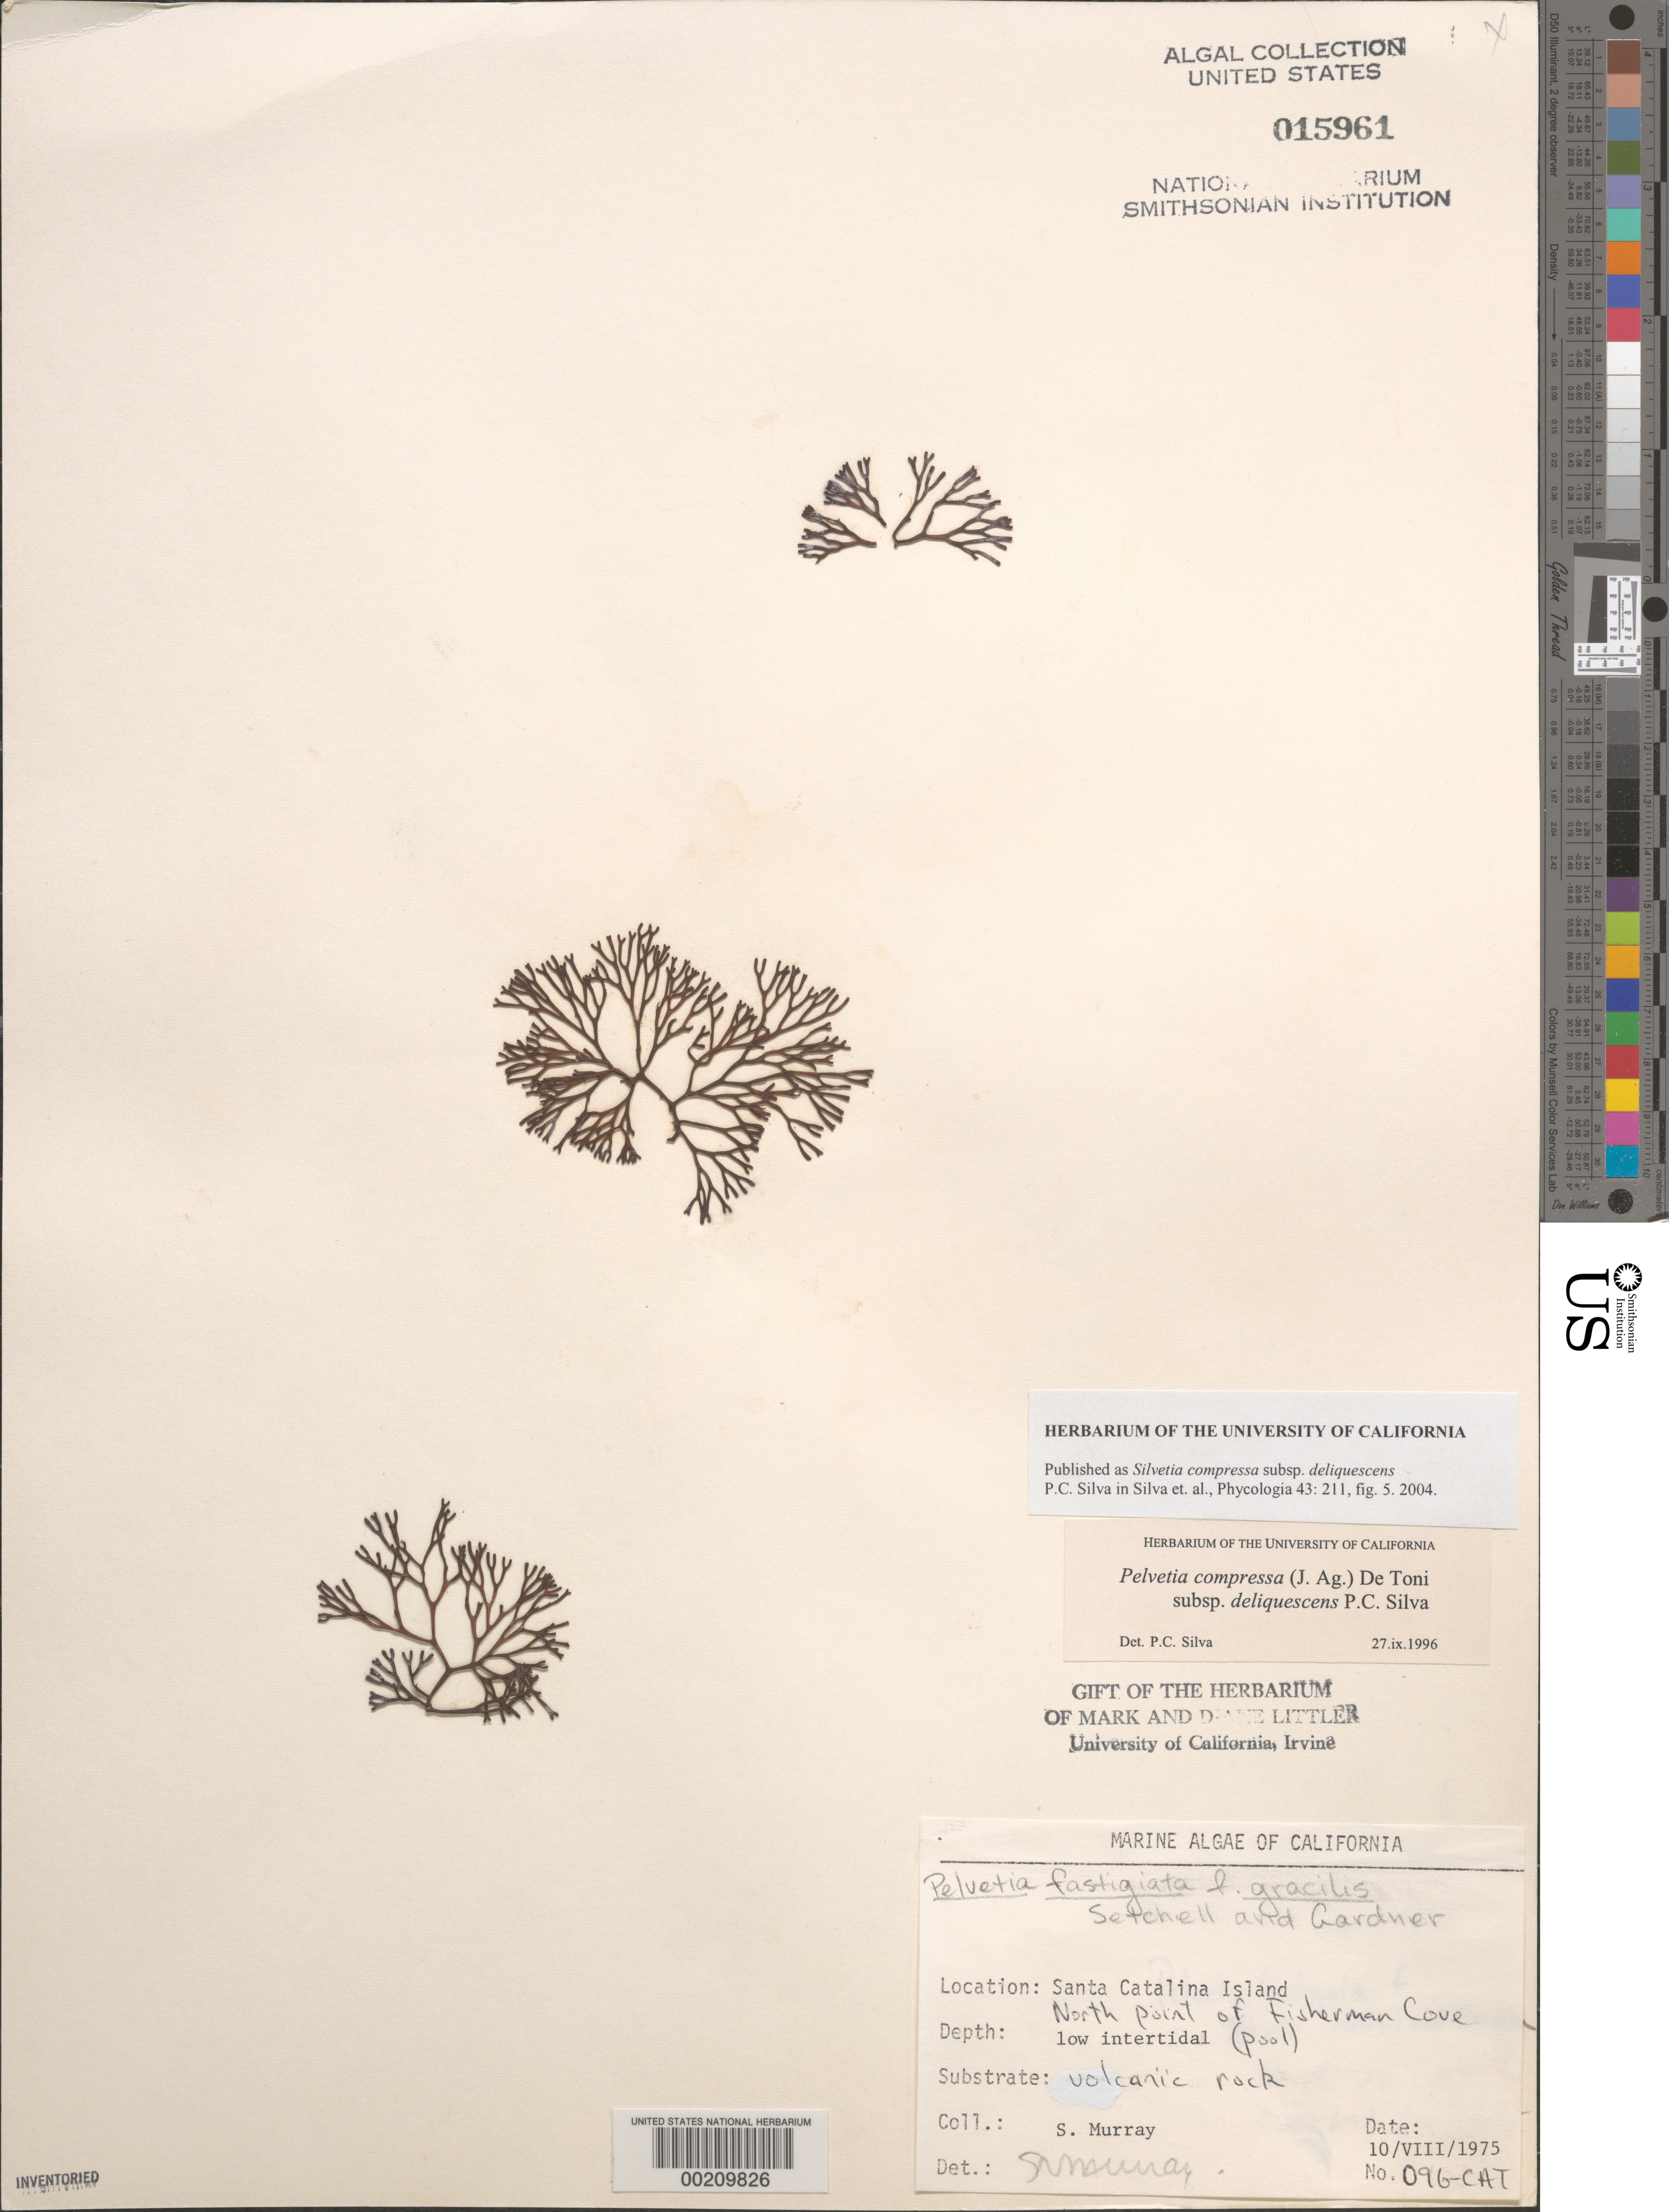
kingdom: Chromista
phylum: Ochrophyta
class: Phaeophyceae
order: Fucales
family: Fucaceae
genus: Silvetia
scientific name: Silvetia compressa subsp. deliquescens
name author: P.C. Silva in P.C. Silva et al.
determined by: Silva, P. C.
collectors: S. N. Murray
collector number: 096-CAT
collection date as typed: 10 Aug 1975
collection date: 1975-08-10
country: United States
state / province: California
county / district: Los Angeles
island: Santa Catalina Island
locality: Fishermen Cove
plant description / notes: BLM-SOCALBIGHT Rocky Intertidal Survey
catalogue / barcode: US 15961